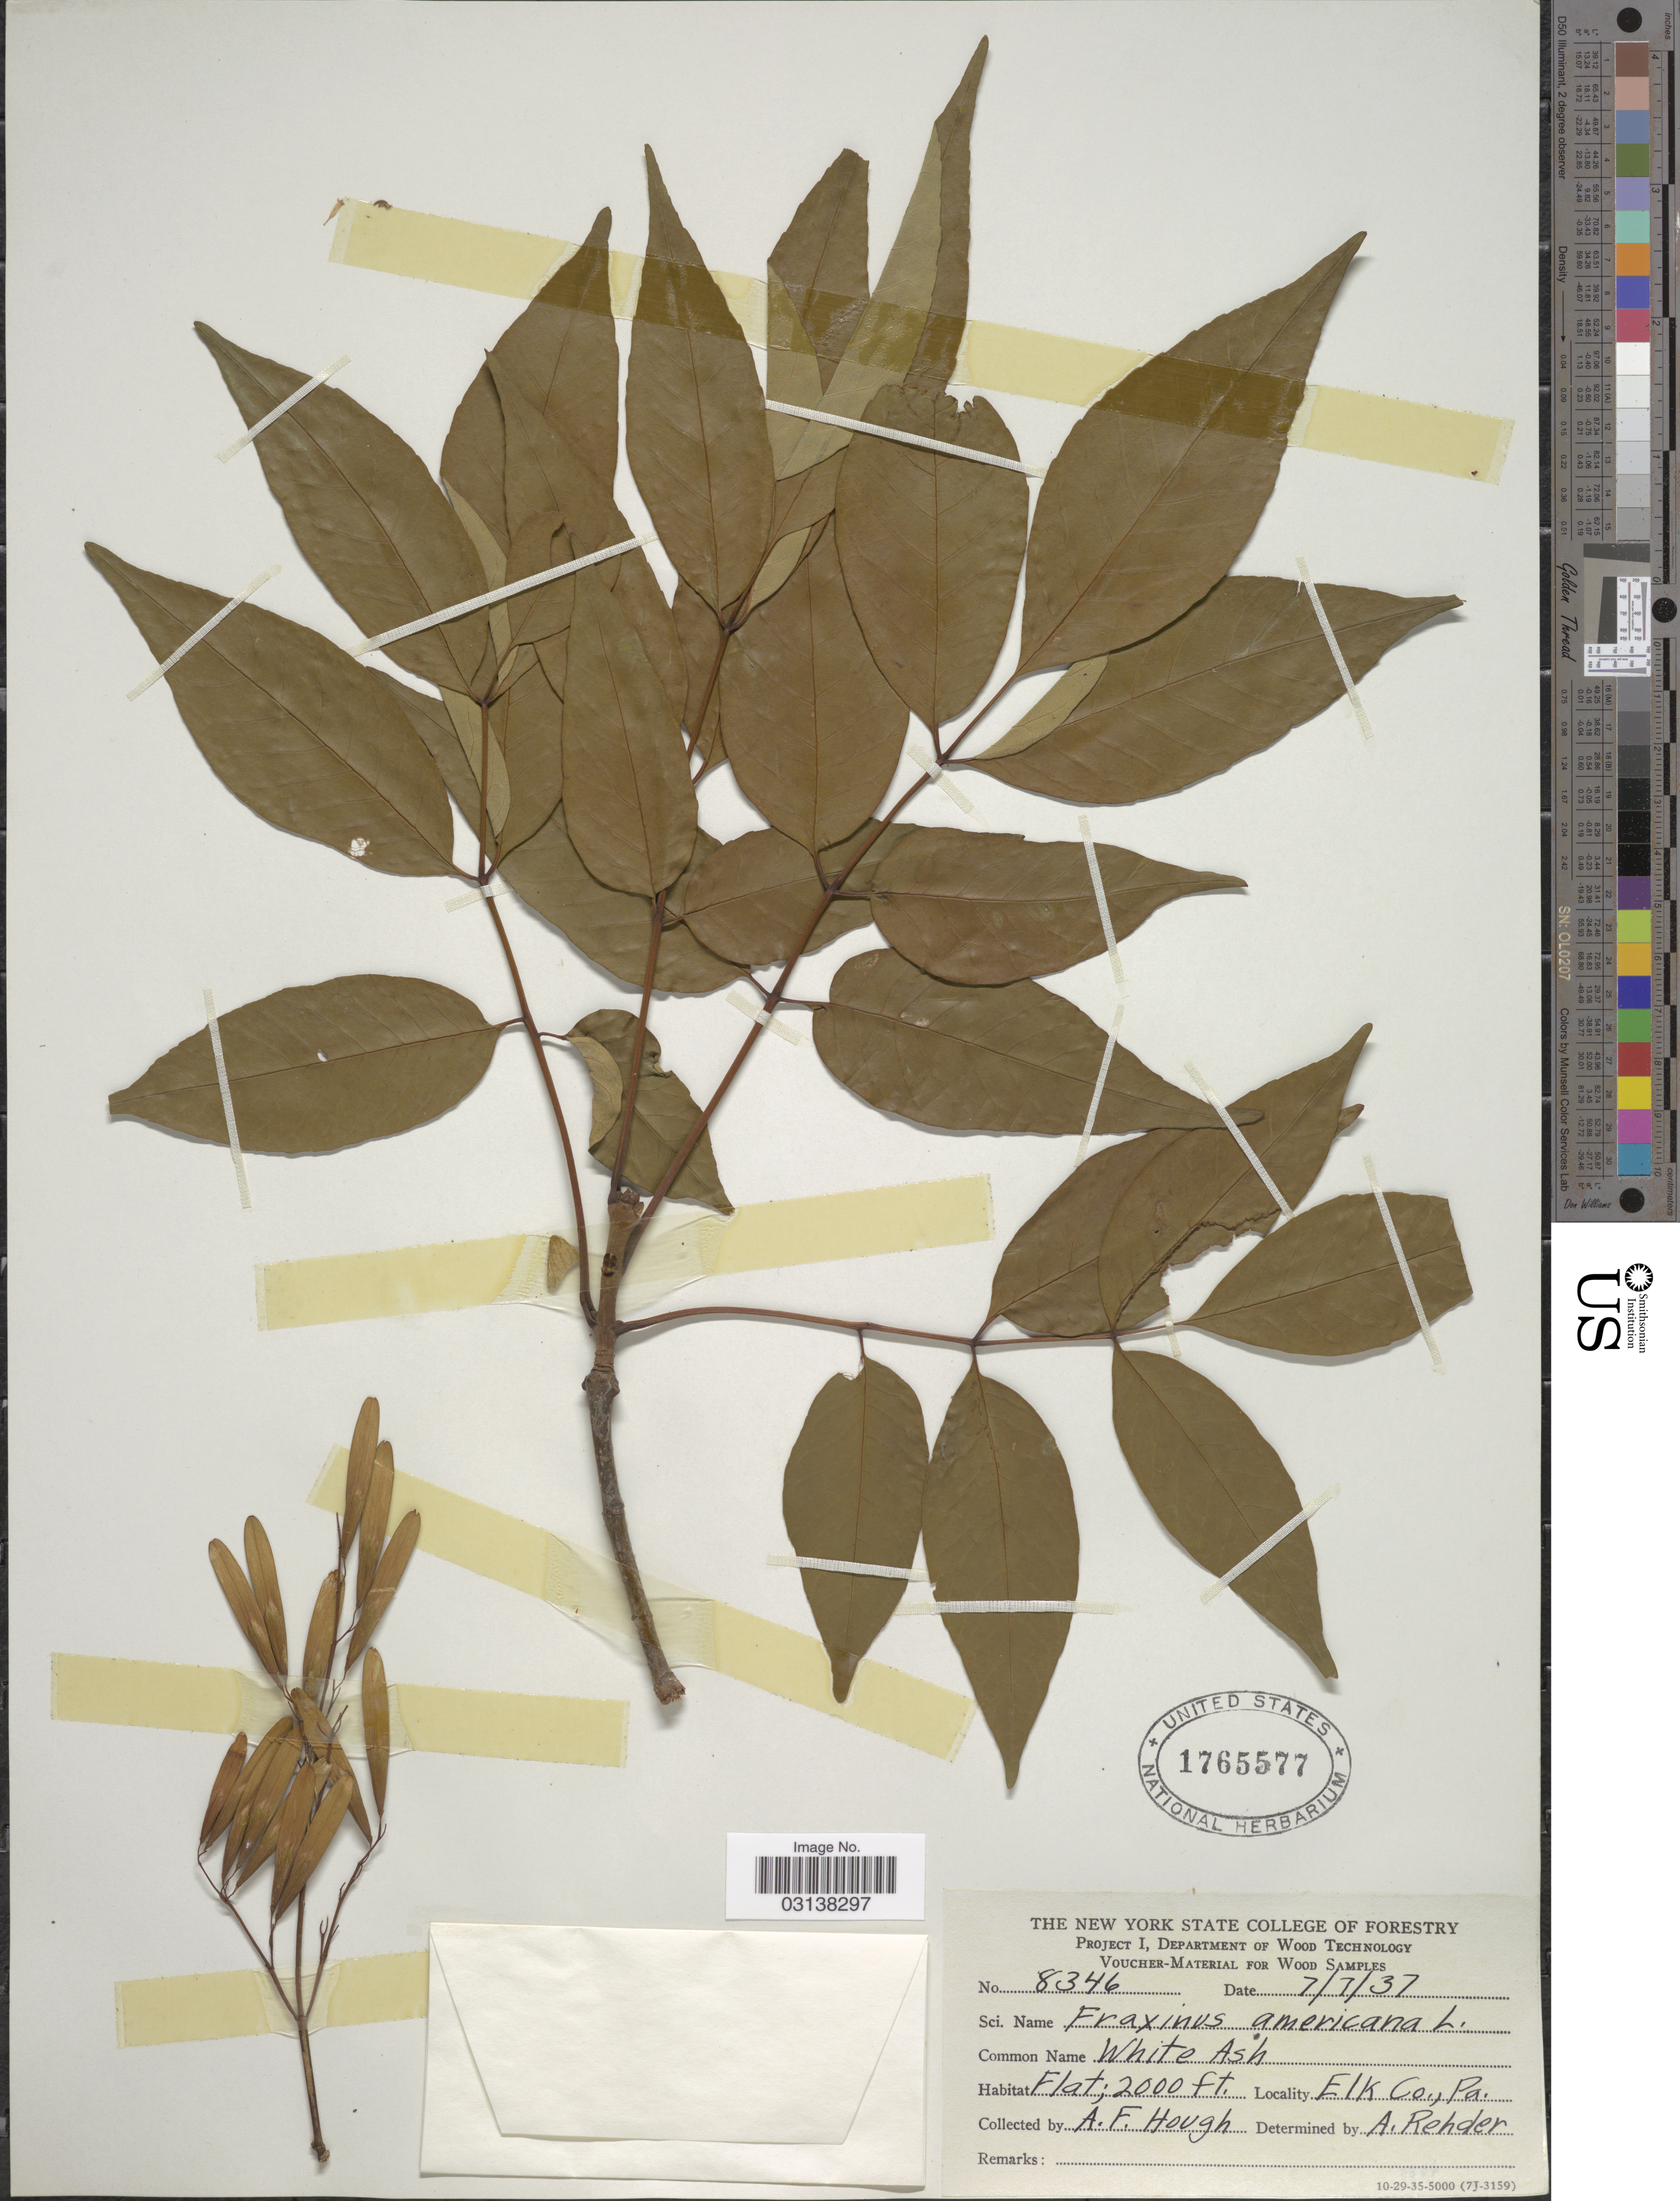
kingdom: Plantae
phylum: Tracheophyta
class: Magnoliopsida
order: Lamiales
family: Oleaceae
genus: Fraxinus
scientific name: Fraxinus americana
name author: L.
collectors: A. F. Hough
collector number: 8346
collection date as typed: Transcribed d/m/y: 7/7/37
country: United States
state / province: Pennsylvania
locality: Elk Co.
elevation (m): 610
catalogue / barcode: US 1765577